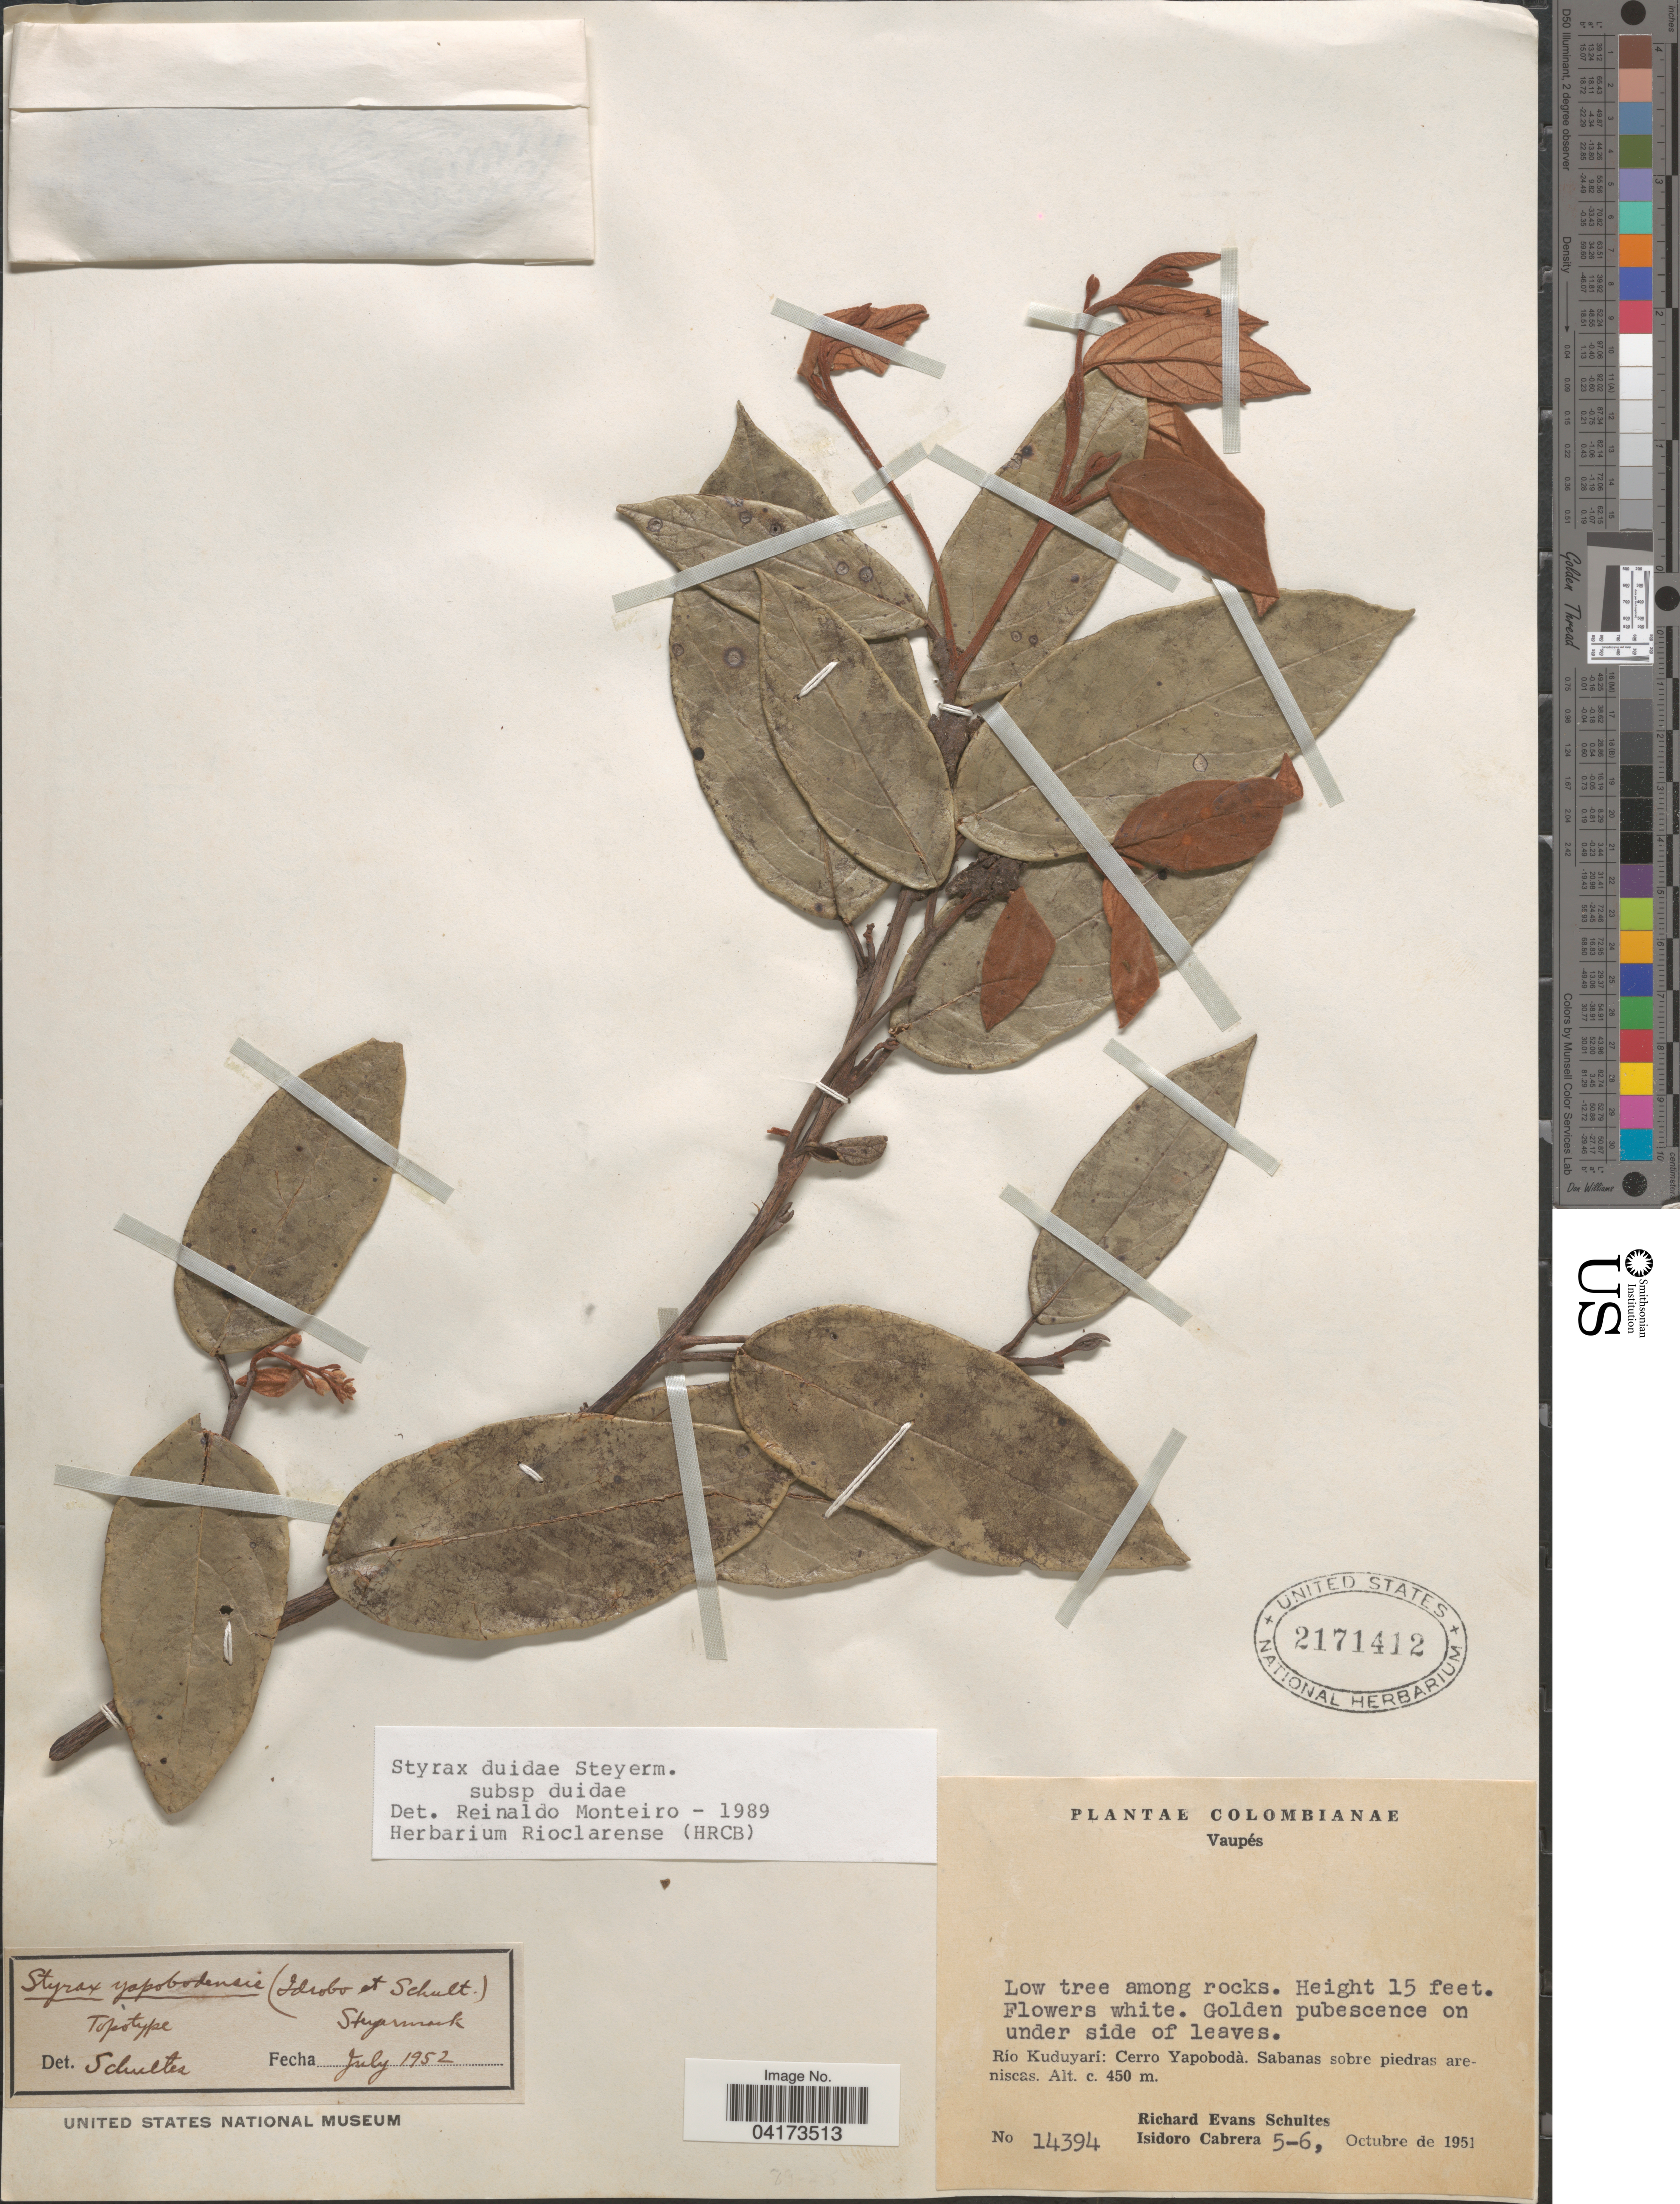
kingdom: Plantae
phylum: Tracheophyta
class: Magnoliopsida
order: Ericales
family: Styracaceae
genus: Styrax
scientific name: Styrax duidae subsp. duidae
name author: Steyerm.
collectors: R. E. Schultes & I. Cabrera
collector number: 14394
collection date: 1951-10-05/1951-10-06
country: Colombia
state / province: Vaupés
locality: Río Kuduyari: Cerro Yapobodà.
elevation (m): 450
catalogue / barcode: US 2171412